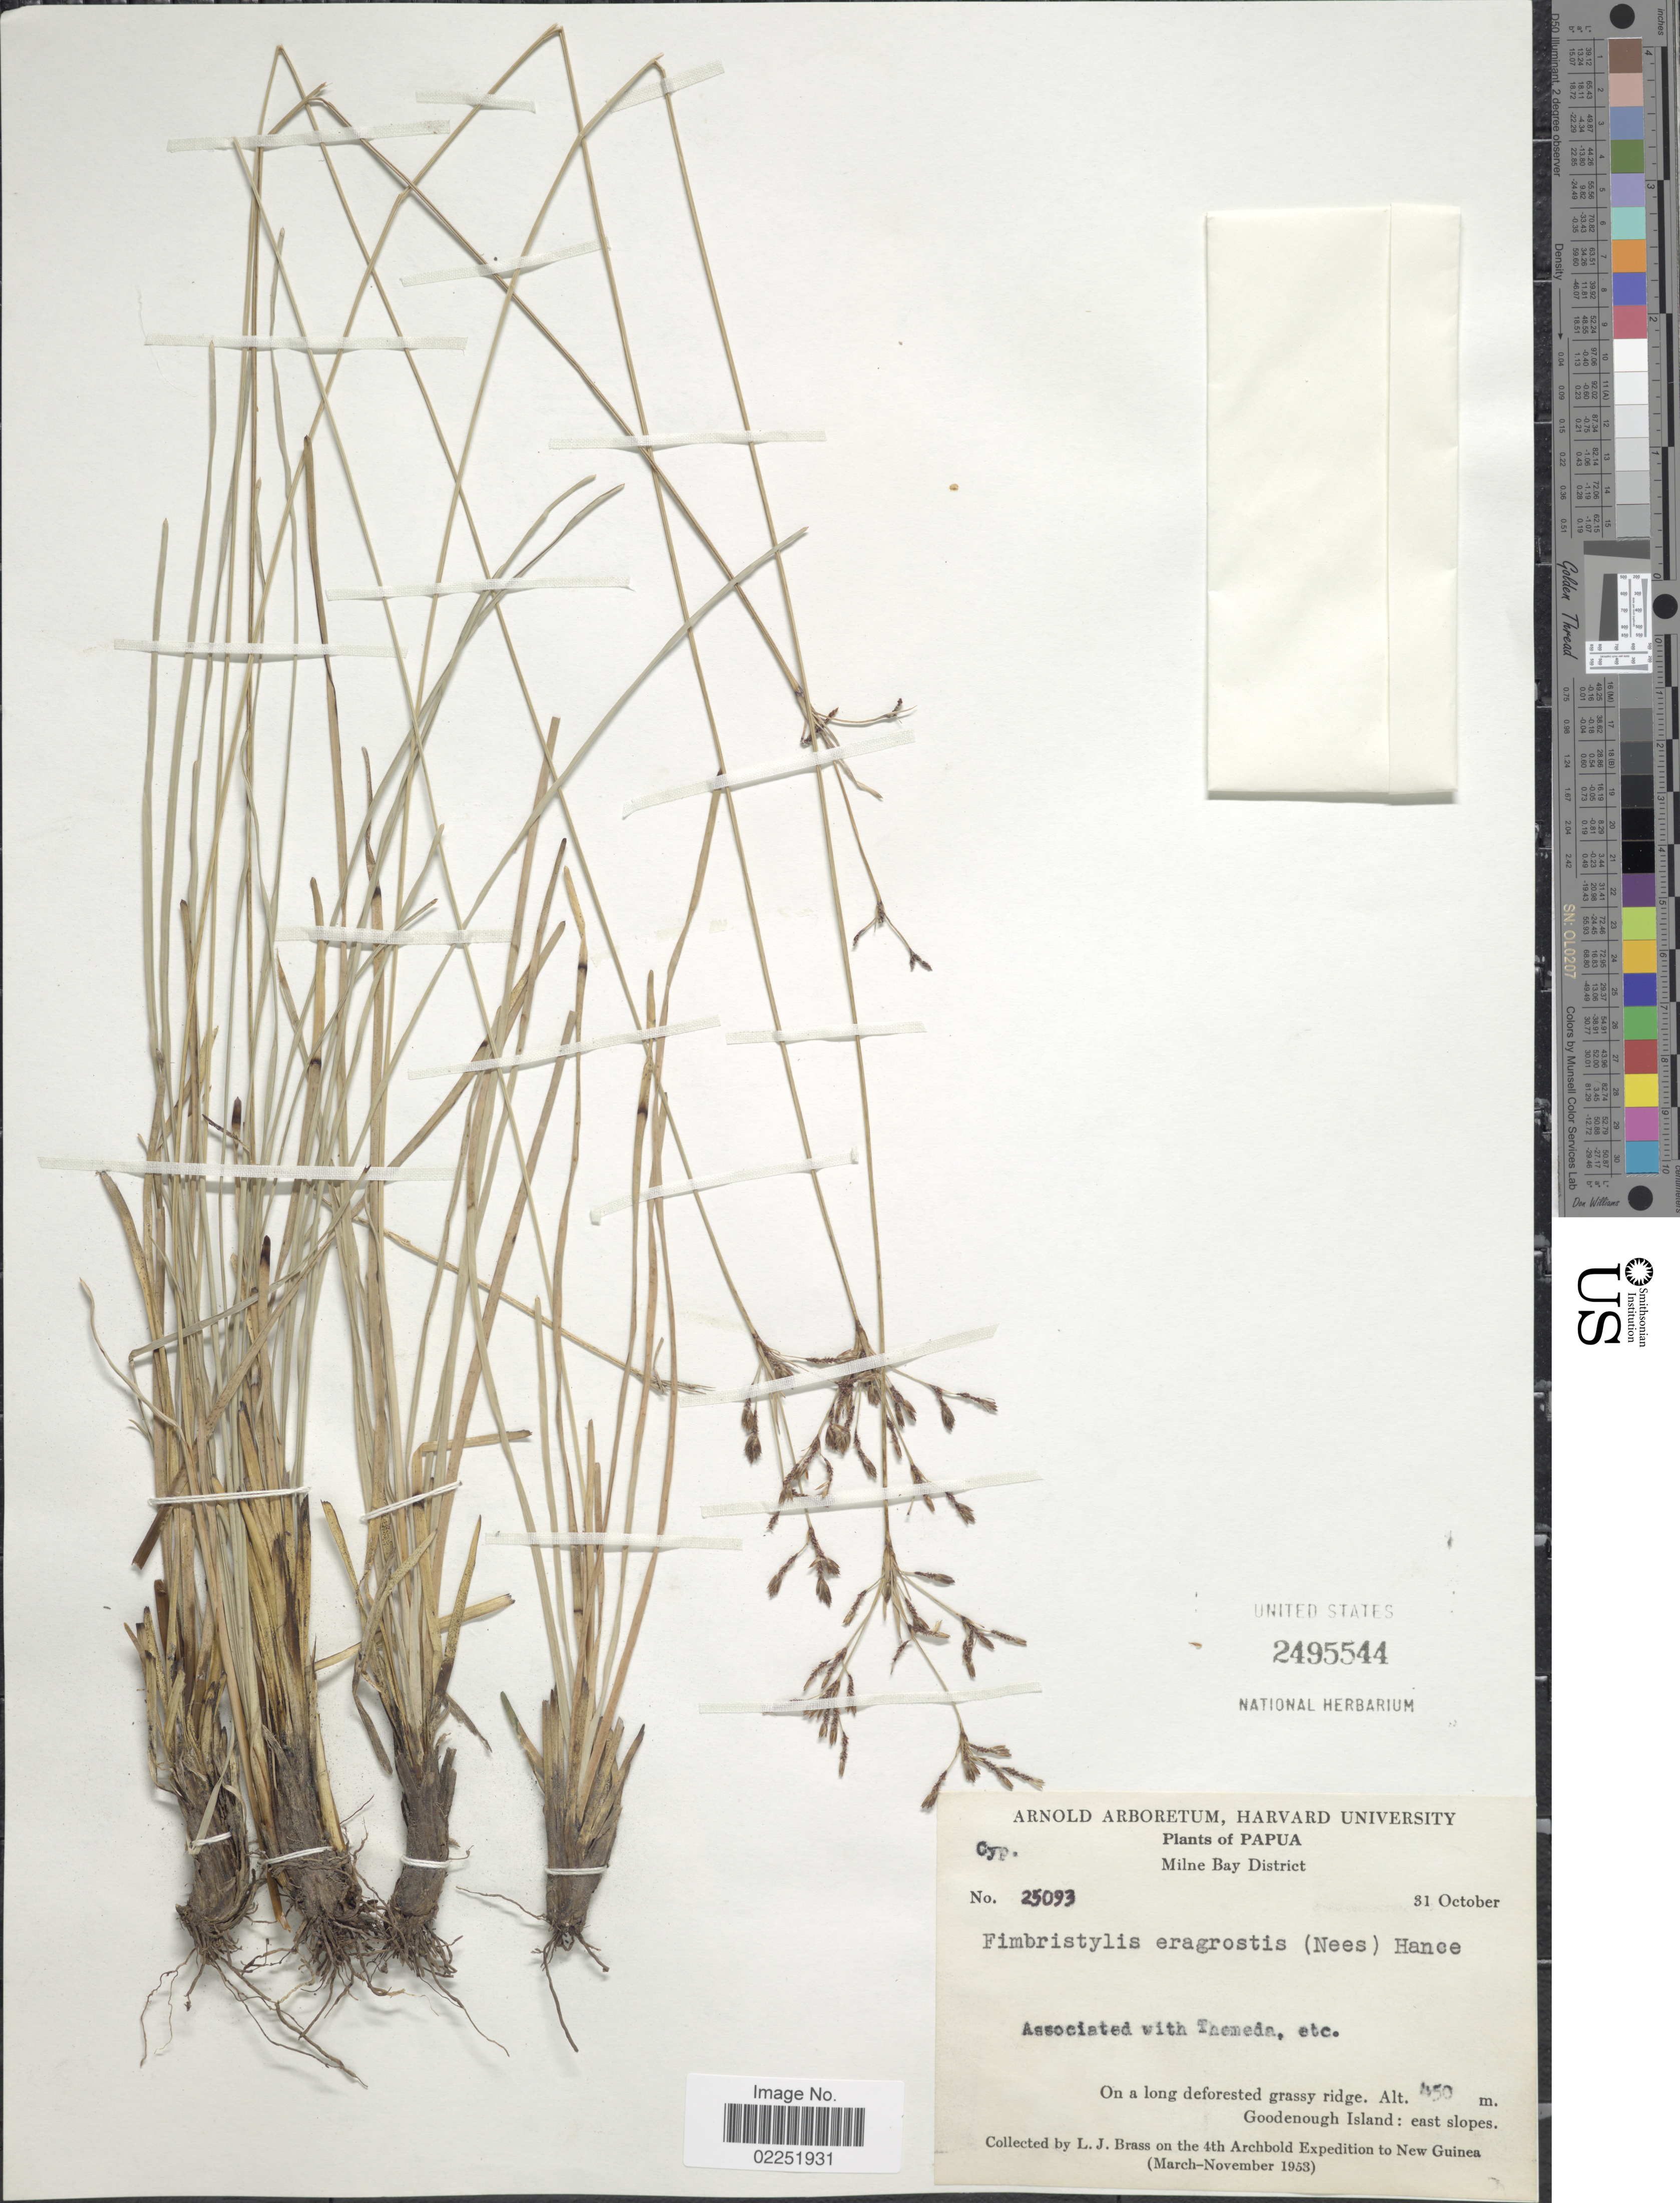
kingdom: Plantae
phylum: Tracheophyta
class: Liliopsida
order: Poales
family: Cyperaceae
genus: Fimbristylis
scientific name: Fimbristylis eragrostis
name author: (Nees) Hance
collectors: L. J. Brass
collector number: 25093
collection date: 1953-10-31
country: Papua New Guinea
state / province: Milne Bay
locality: Milne Bay District, On a long deforested grassy ridge. Goodenough Island: east slopes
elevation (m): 450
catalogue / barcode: US 2495544